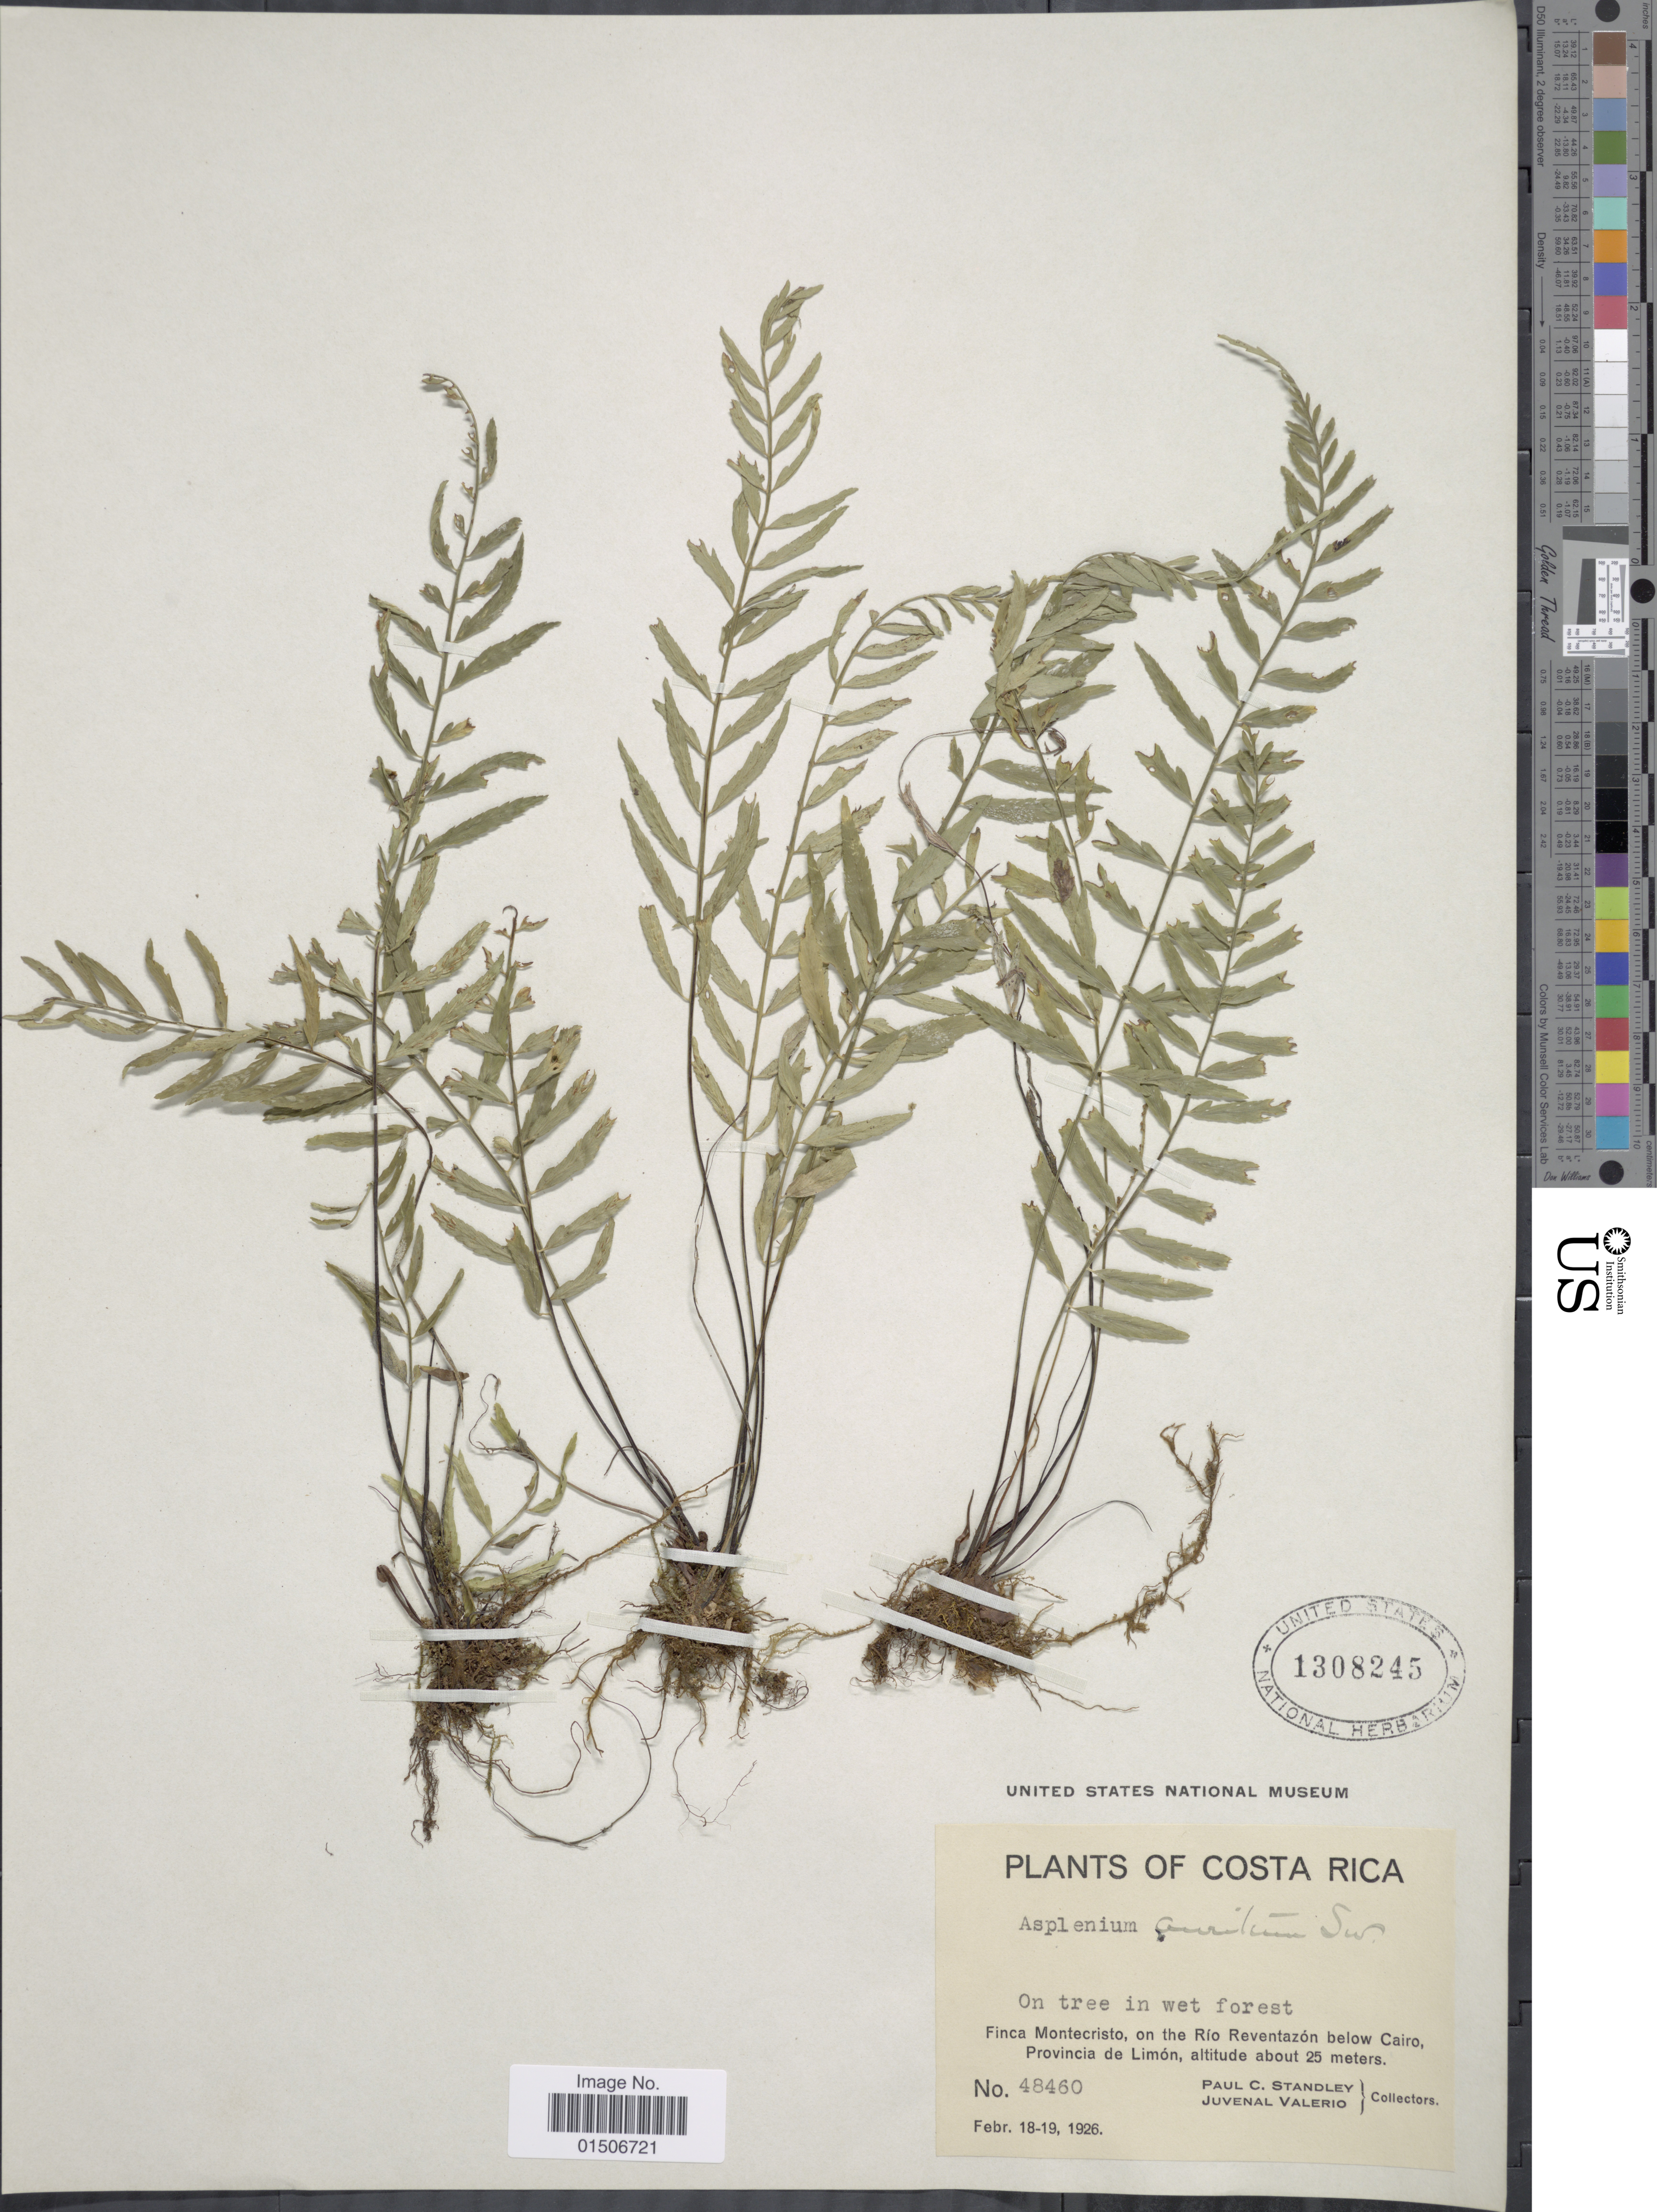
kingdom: Plantae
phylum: Tracheophyta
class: Polypodiopsida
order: Polypodiales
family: Aspleniaceae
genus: Asplenium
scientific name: Asplenium levyi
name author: E. Fourn.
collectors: P. C. Standley & J. Valerio R.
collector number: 48460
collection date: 1926-02-18/1926-02-19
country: Costa Rica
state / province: Limón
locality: On tree in wet forest, Finca Montecristo, on the Río Revetazón below Cairo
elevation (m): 25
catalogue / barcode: US 1308245